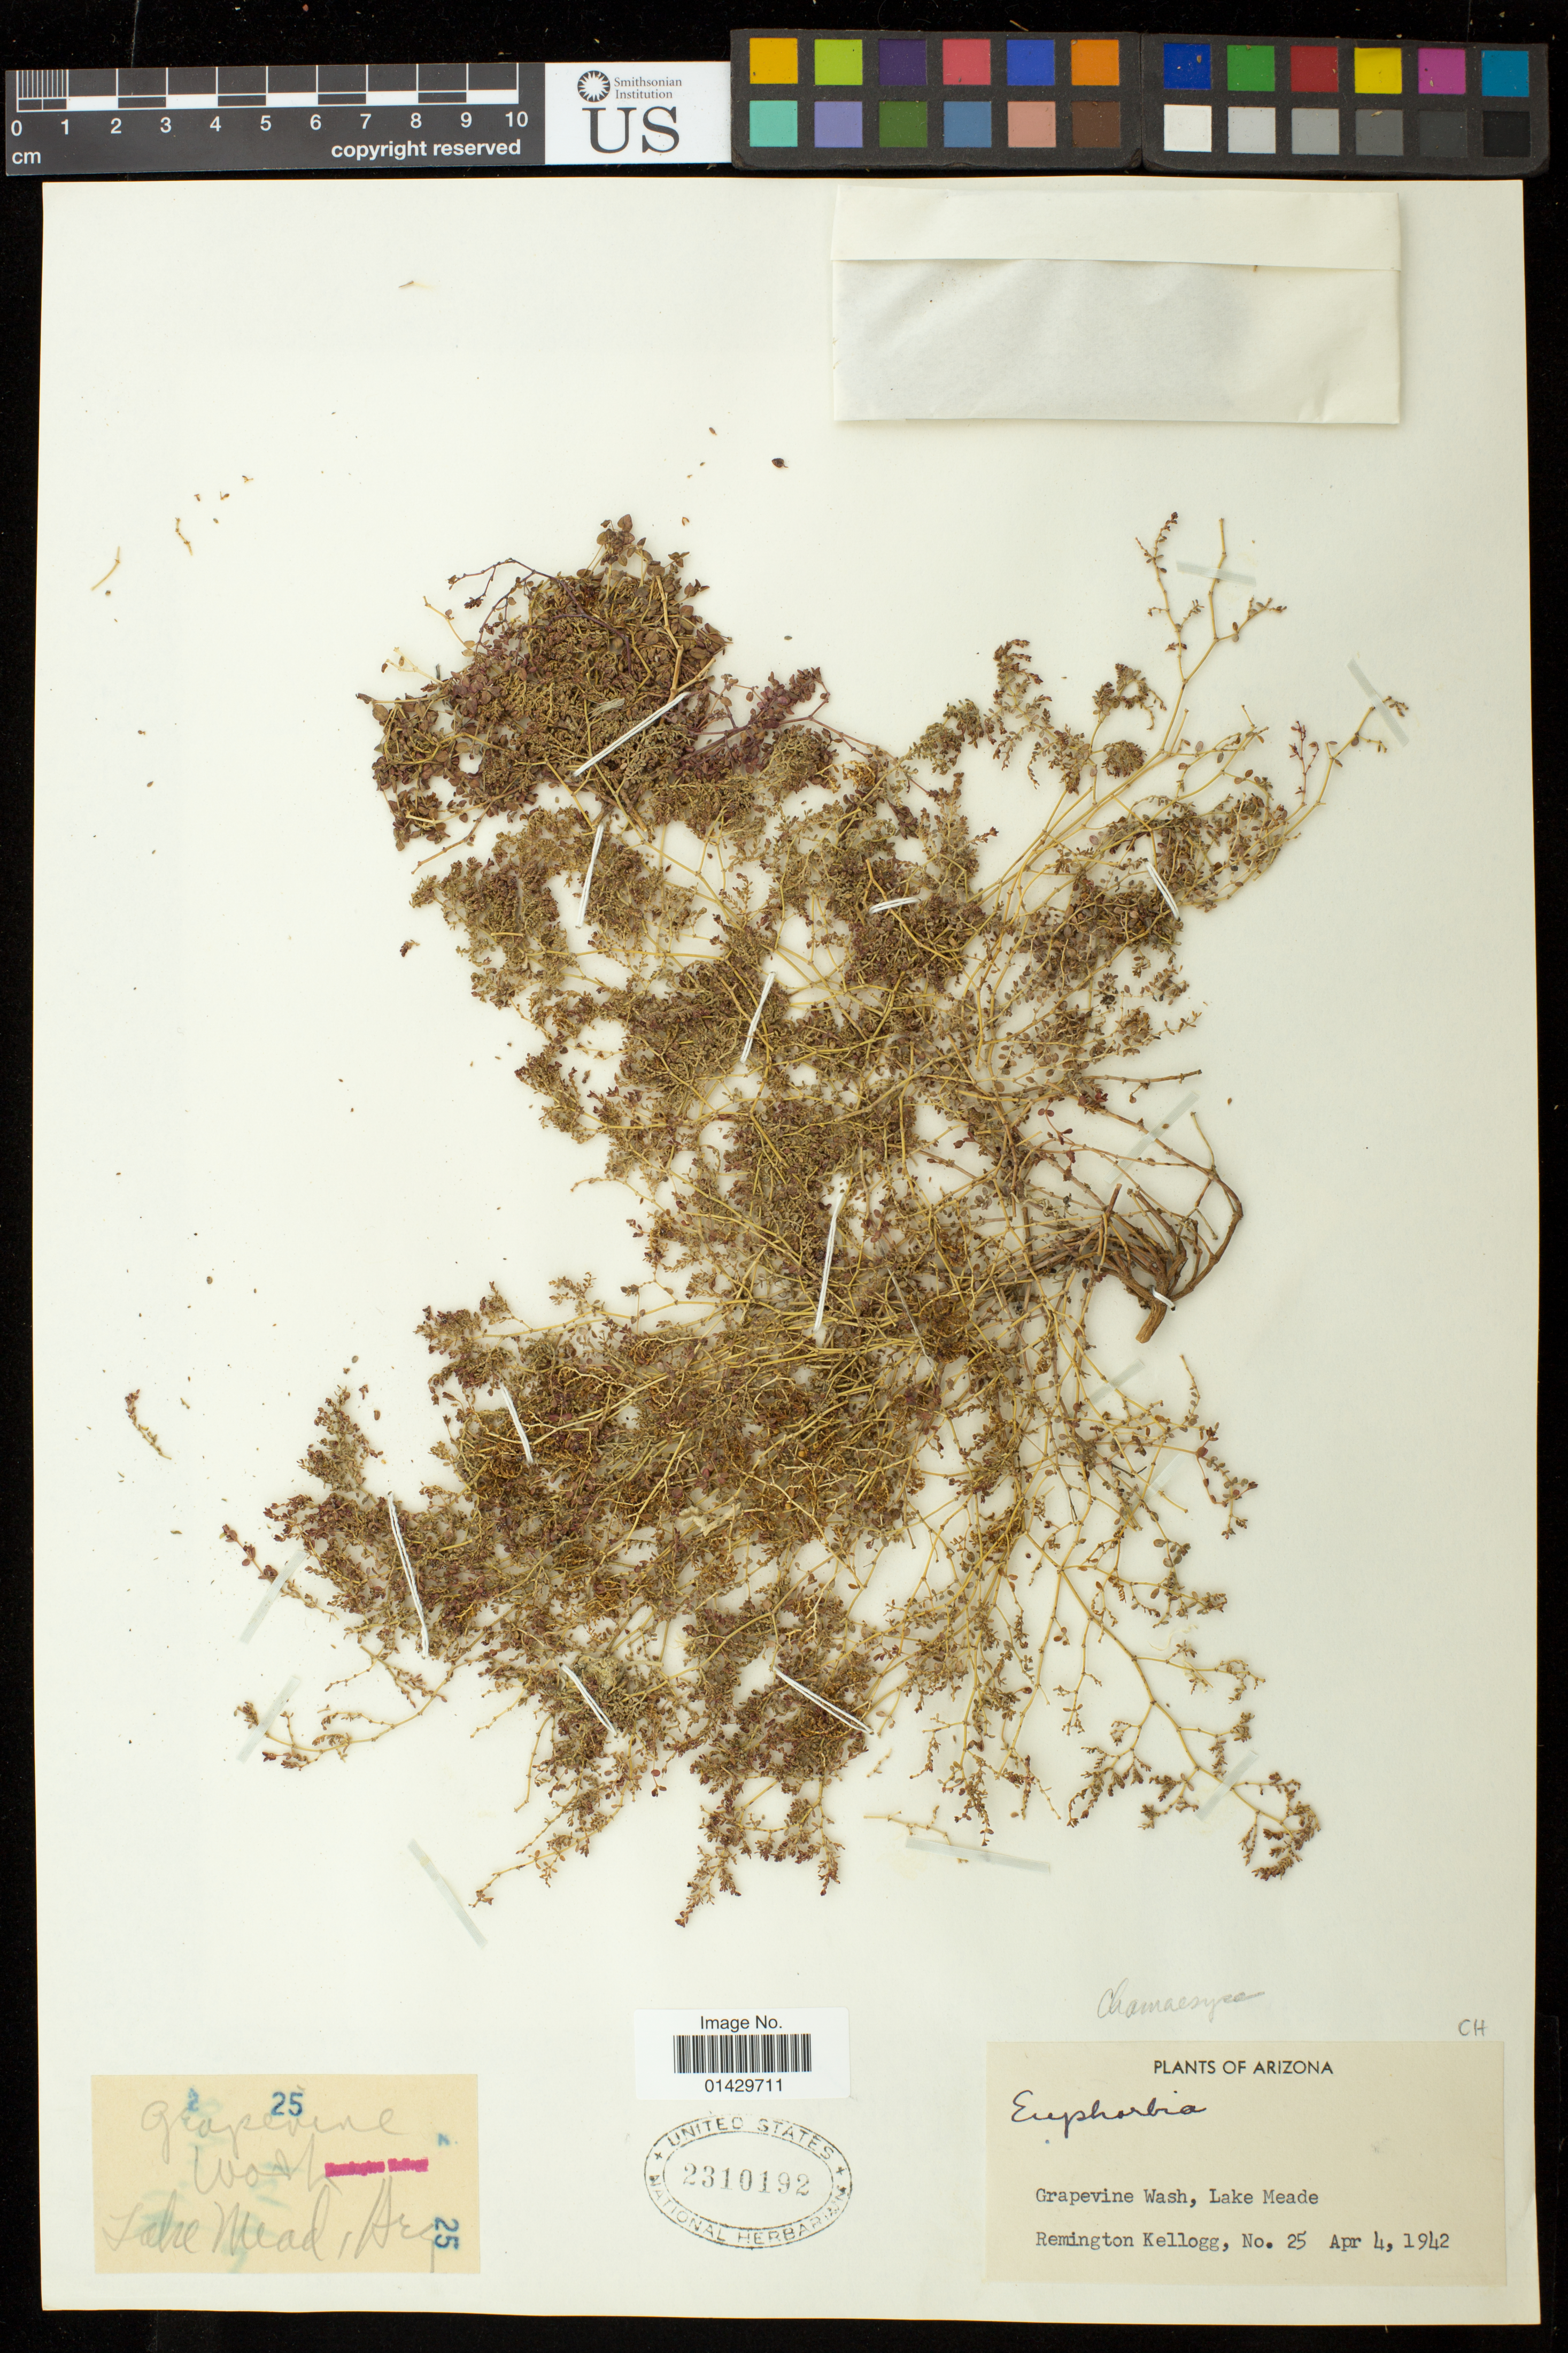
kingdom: Plantae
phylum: Tracheophyta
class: Magnoliopsida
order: Malpighiales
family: Euphorbiaceae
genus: Euphorbia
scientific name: Euphorbia sp.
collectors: R. Kellogg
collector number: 25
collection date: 1942-04-04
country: United States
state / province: Arizona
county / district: Mohave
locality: Grapevine Wash, Lake Meade [Mead]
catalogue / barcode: US 2310192